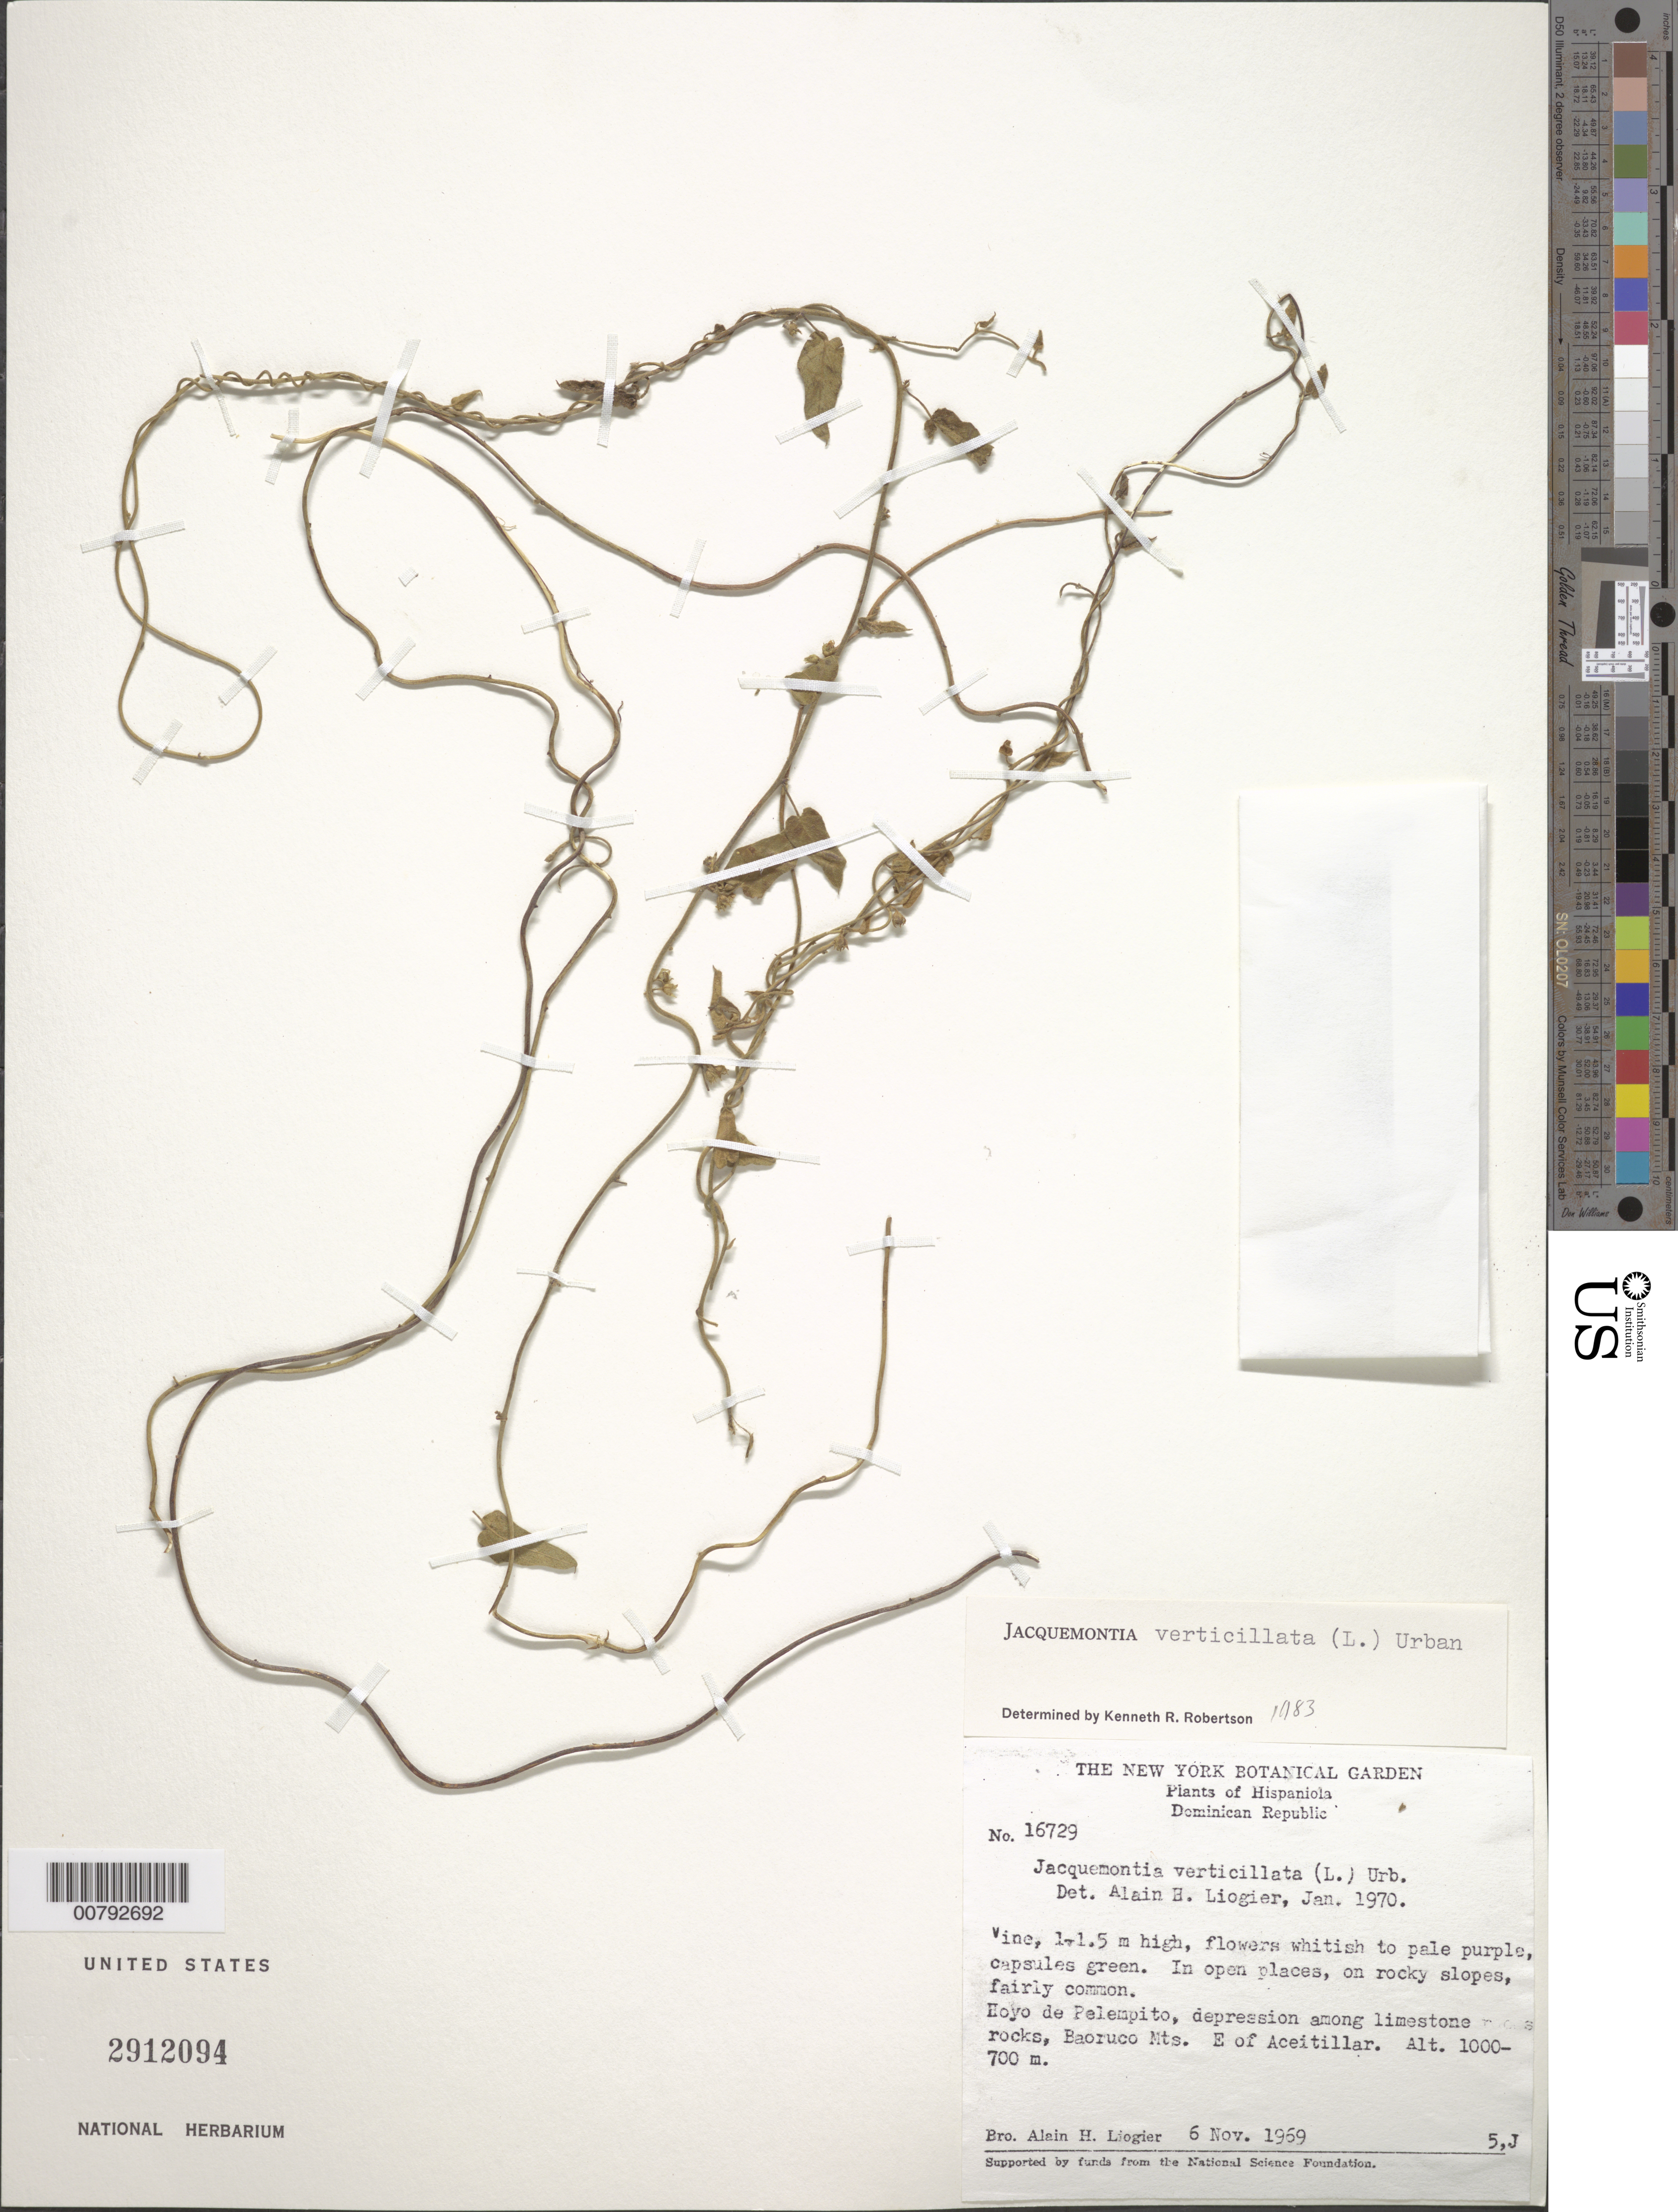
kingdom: Plantae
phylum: Tracheophyta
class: Magnoliopsida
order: Solanales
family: Convolvulaceae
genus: Jacquemontia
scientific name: Jacquemontia verticillata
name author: (L.) Urb.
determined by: Robertson, K. R.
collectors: A. H. Liogier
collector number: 16729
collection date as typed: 06 Nov 1969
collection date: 1969-11-06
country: Dominican Republic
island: Hispaniola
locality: Baoruco Mts. E of Aceitillar, Hoyo de Pelempito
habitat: Depression among limestone rocks.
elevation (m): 700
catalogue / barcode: US 2912094